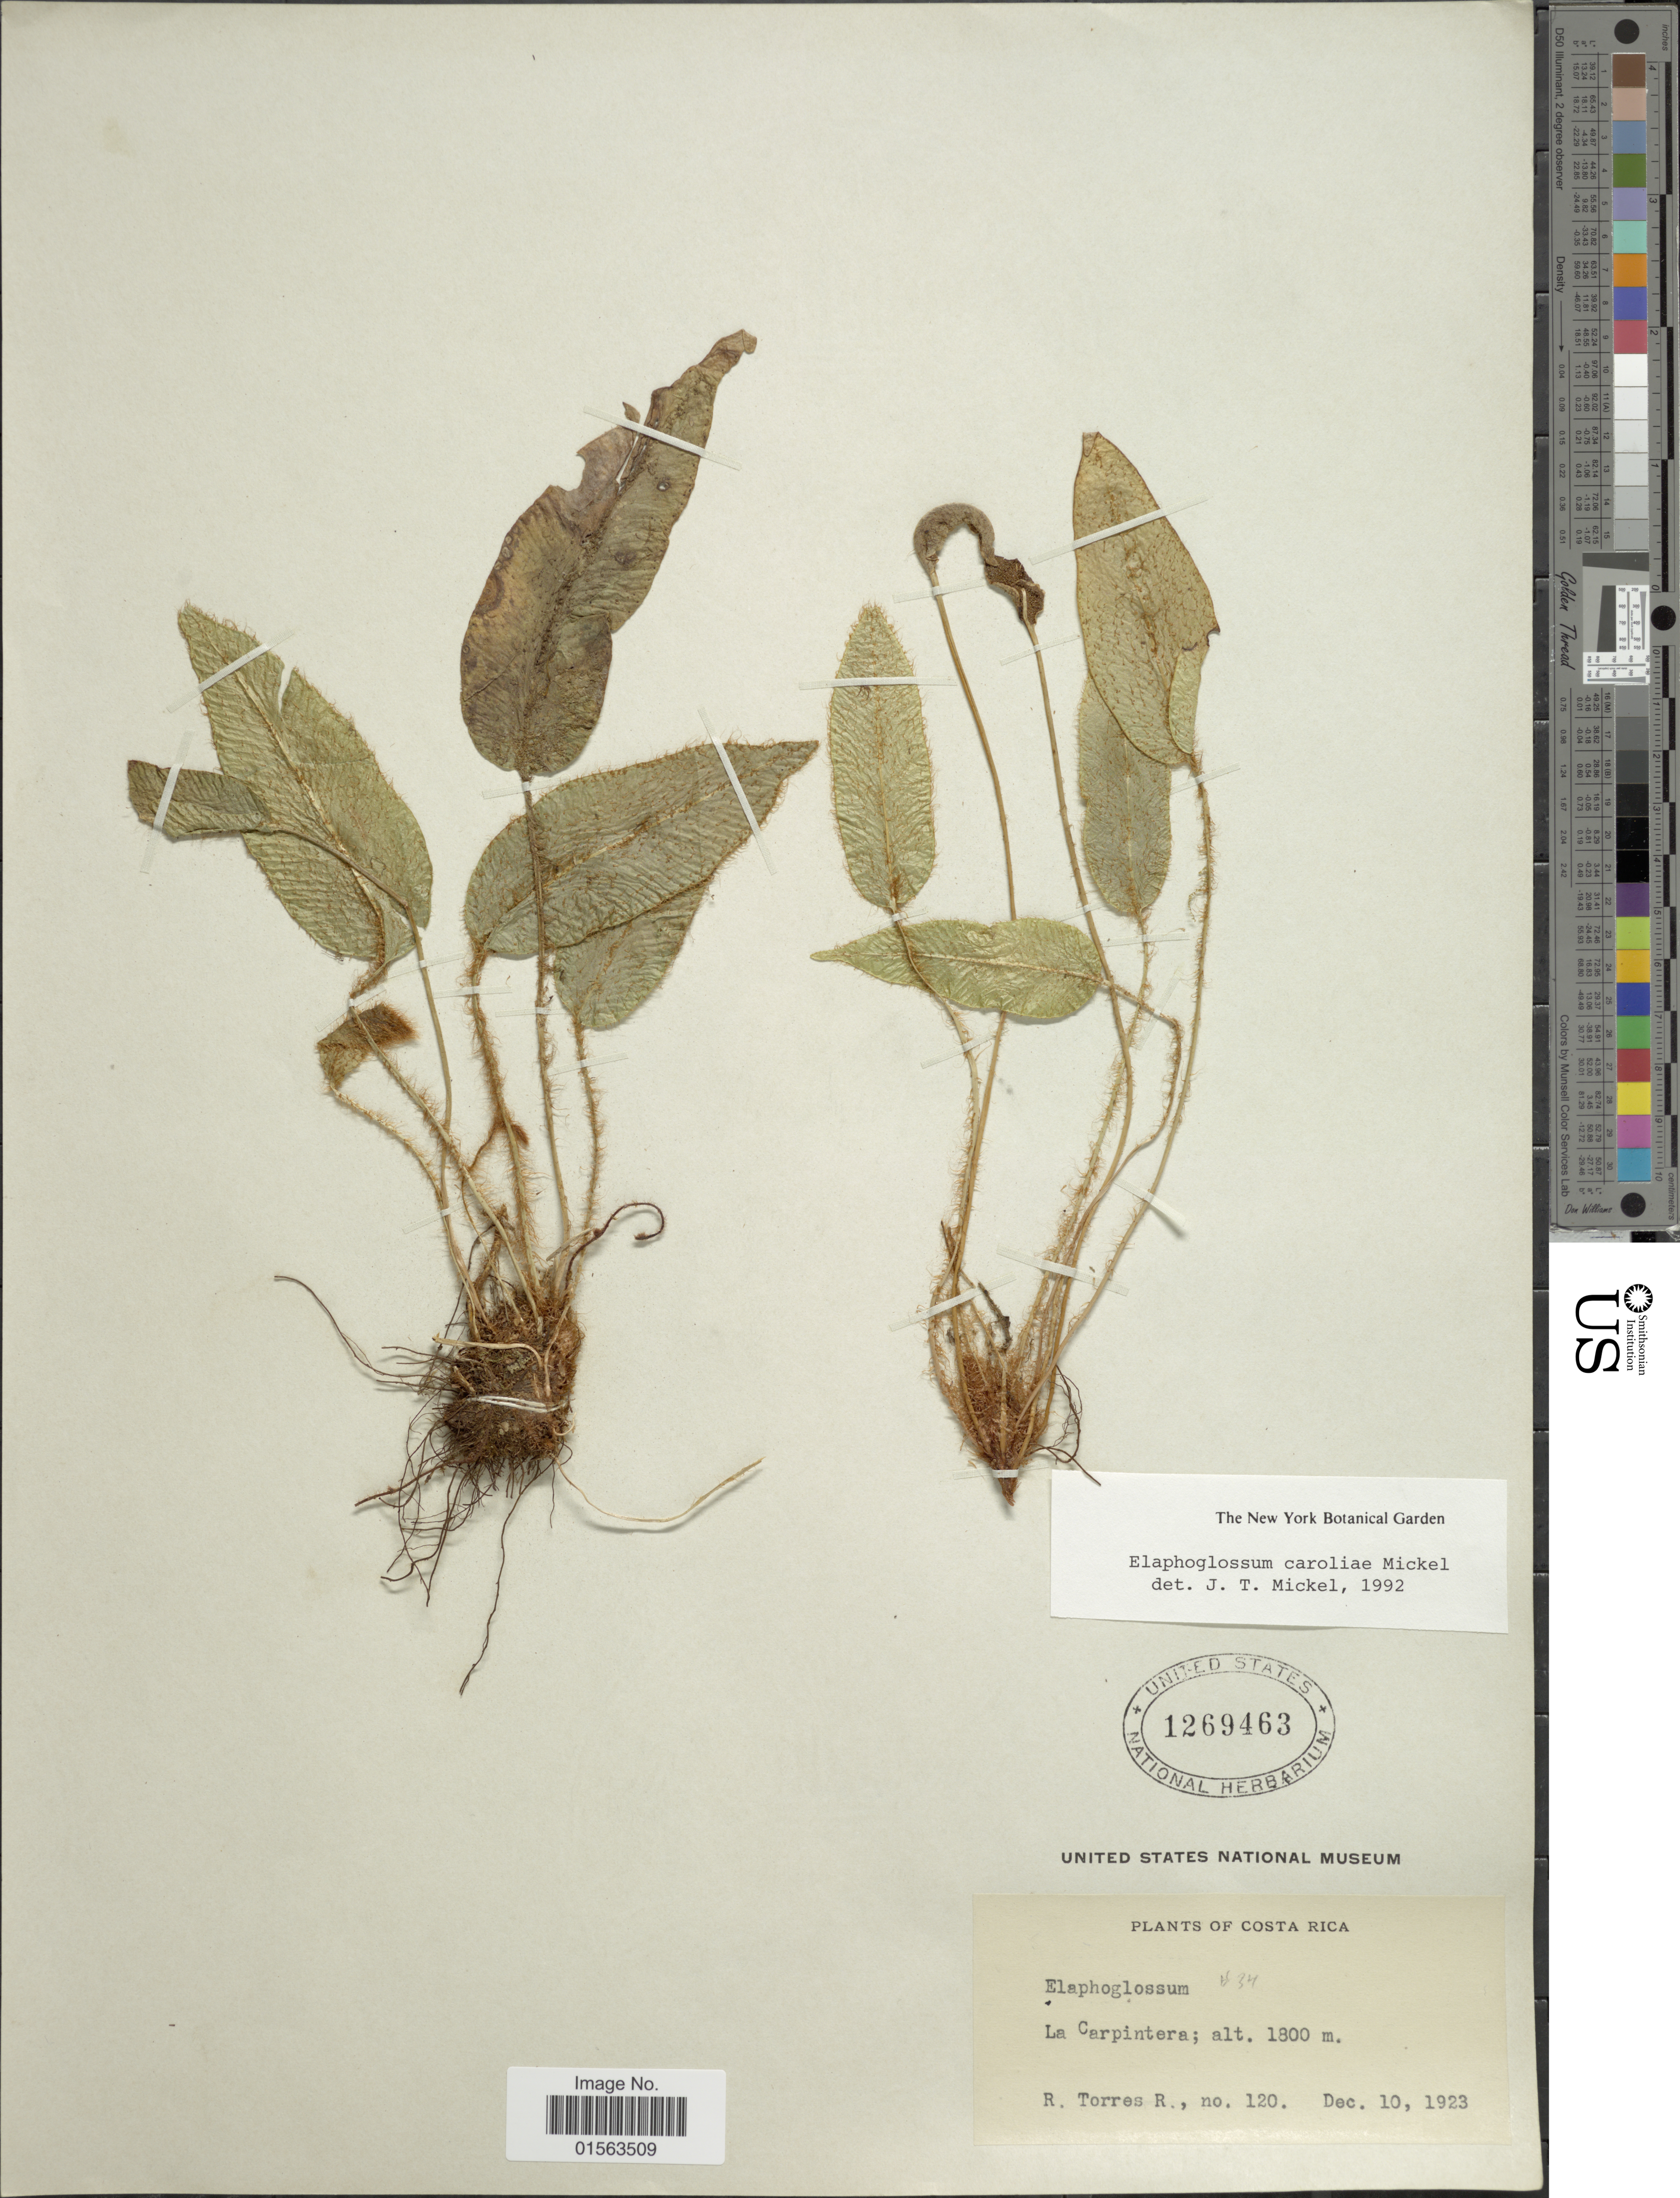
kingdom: Plantae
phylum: Tracheophyta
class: Polypodiopsida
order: Polypodiales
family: Dryopteridaceae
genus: Elaphoglossum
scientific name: Elaphoglossum caroliae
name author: Mickel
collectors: R. Torres R.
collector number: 120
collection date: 1923-12-10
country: Costa Rica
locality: La Carpintera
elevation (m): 1800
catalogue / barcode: US 1269463